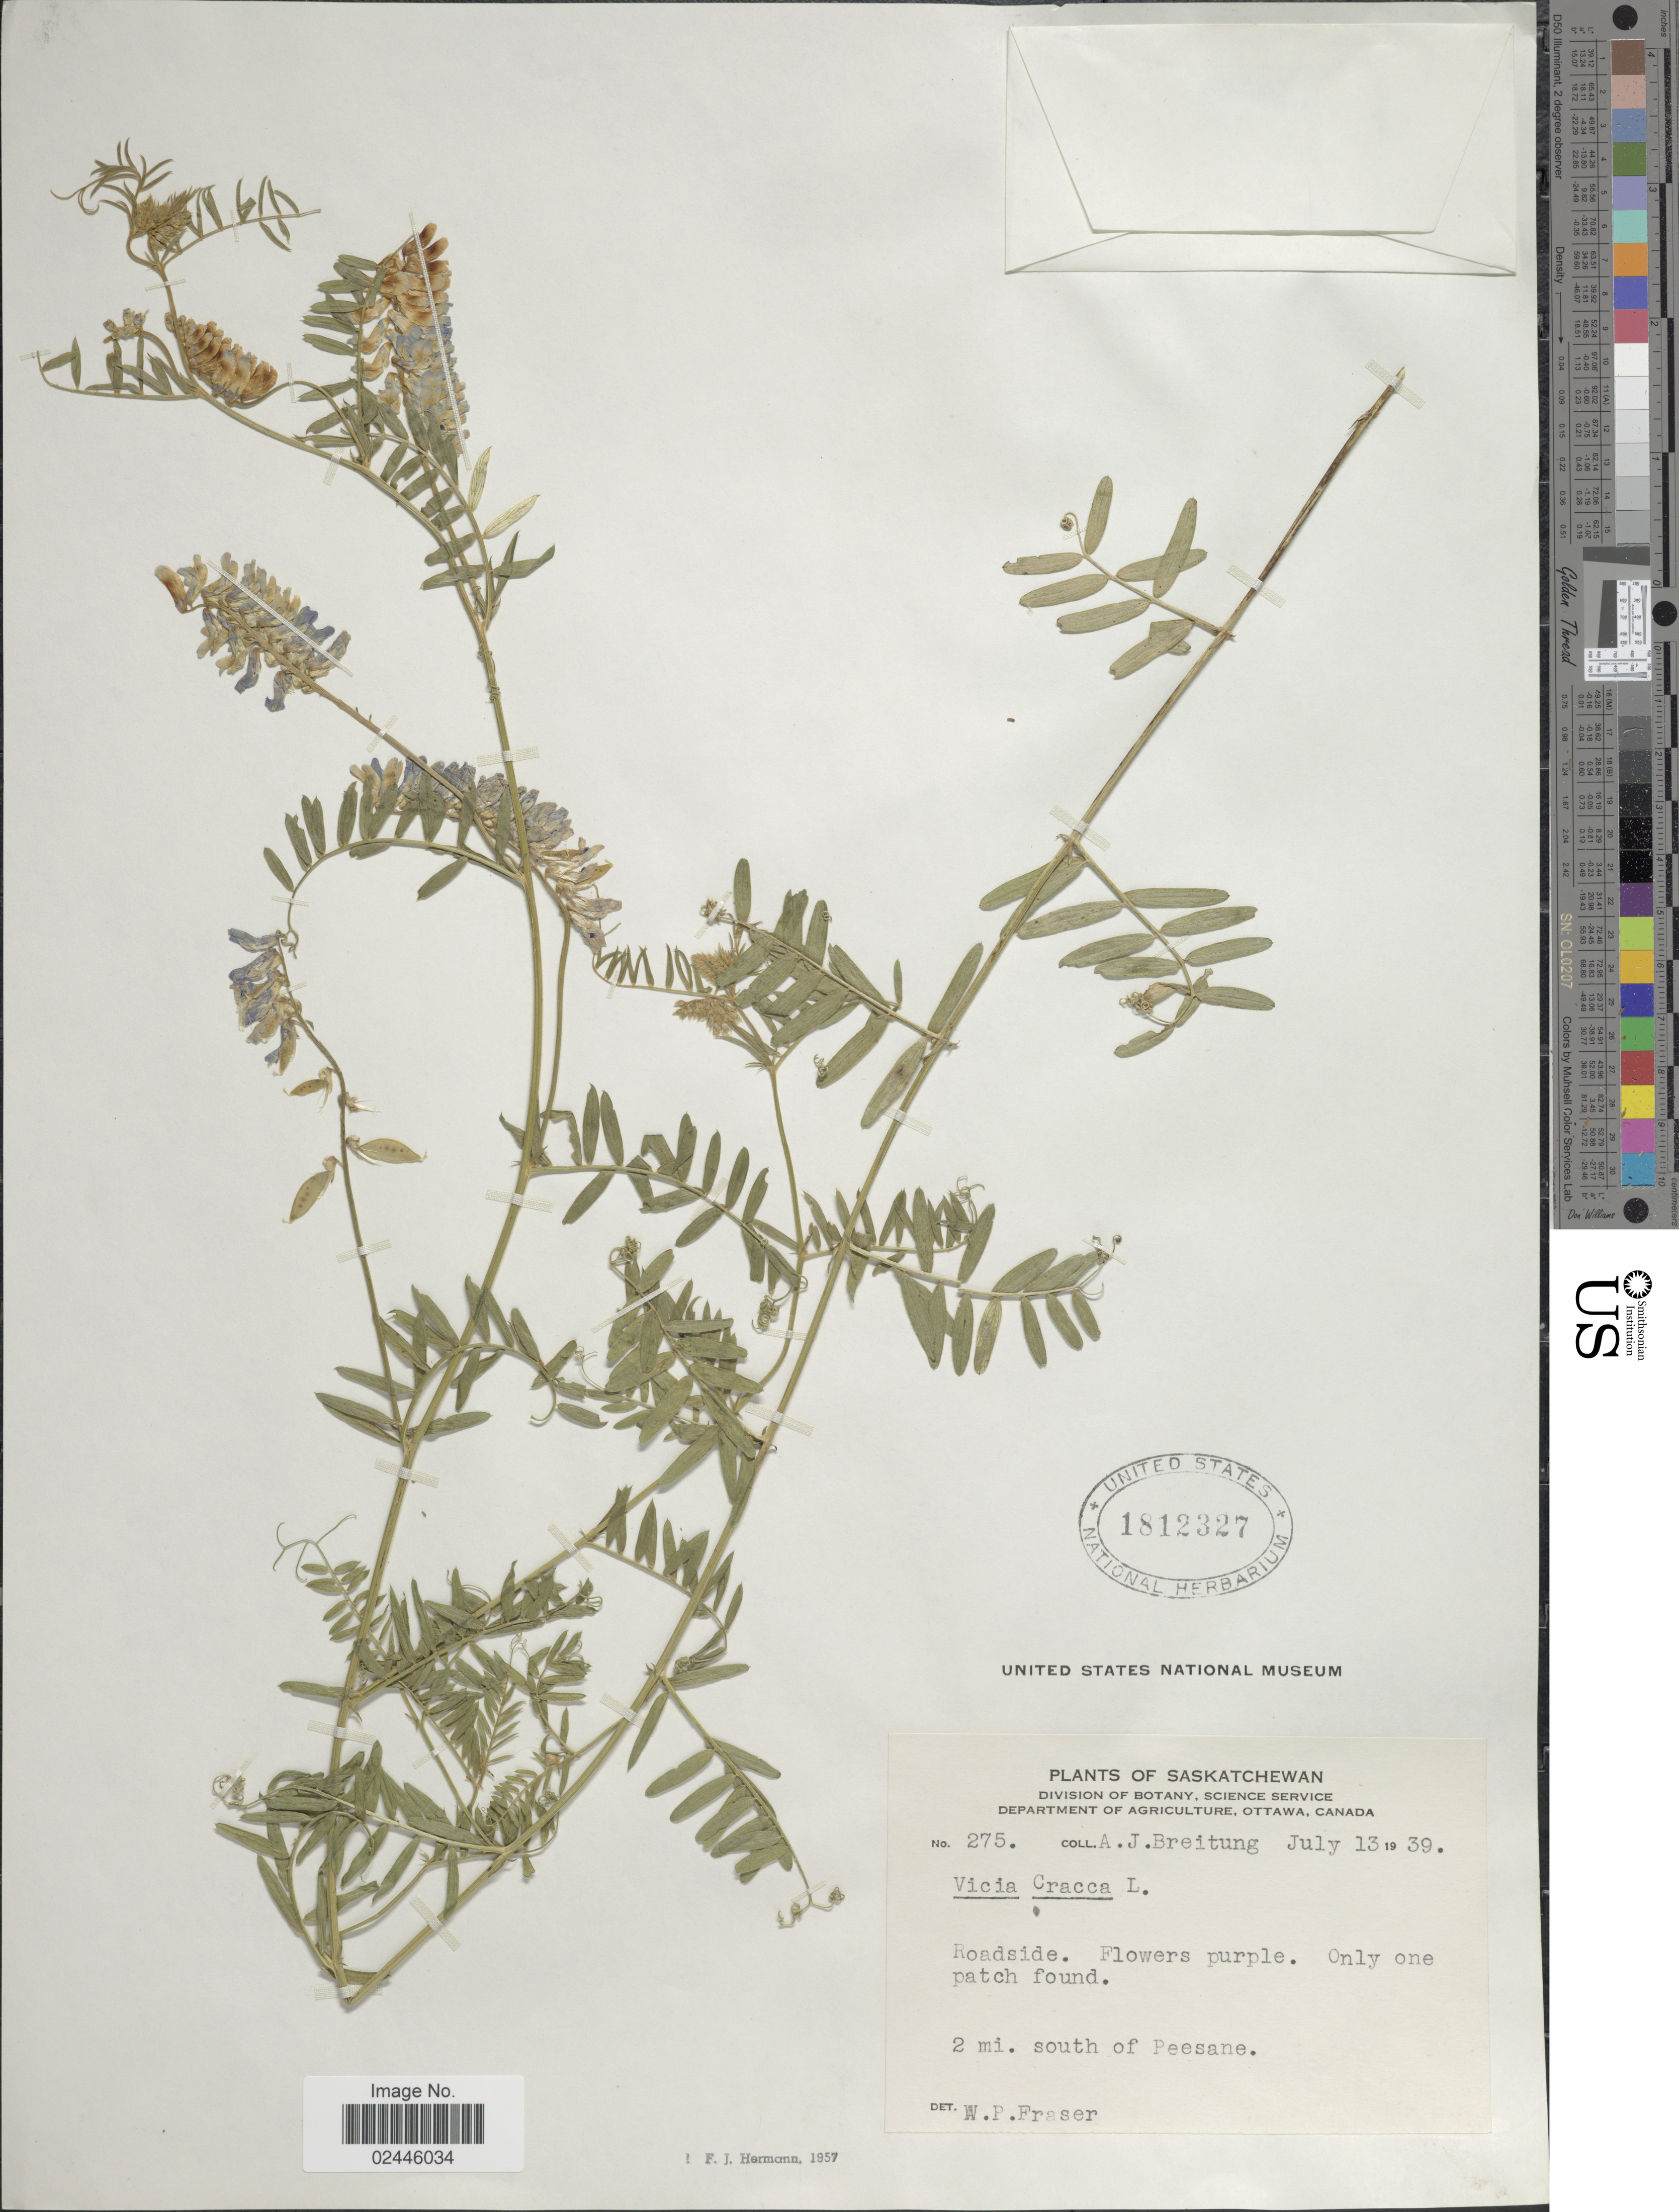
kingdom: Plantae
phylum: Tracheophyta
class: Magnoliopsida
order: Fabales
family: Fabaceae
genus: Vicia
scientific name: Vicia cracca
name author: L.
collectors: A. Breitung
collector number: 275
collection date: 1939-07-13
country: Canada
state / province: Saskatchewan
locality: Roadside, only on patch, 2 mi. south of Peesane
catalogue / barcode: US 1812327